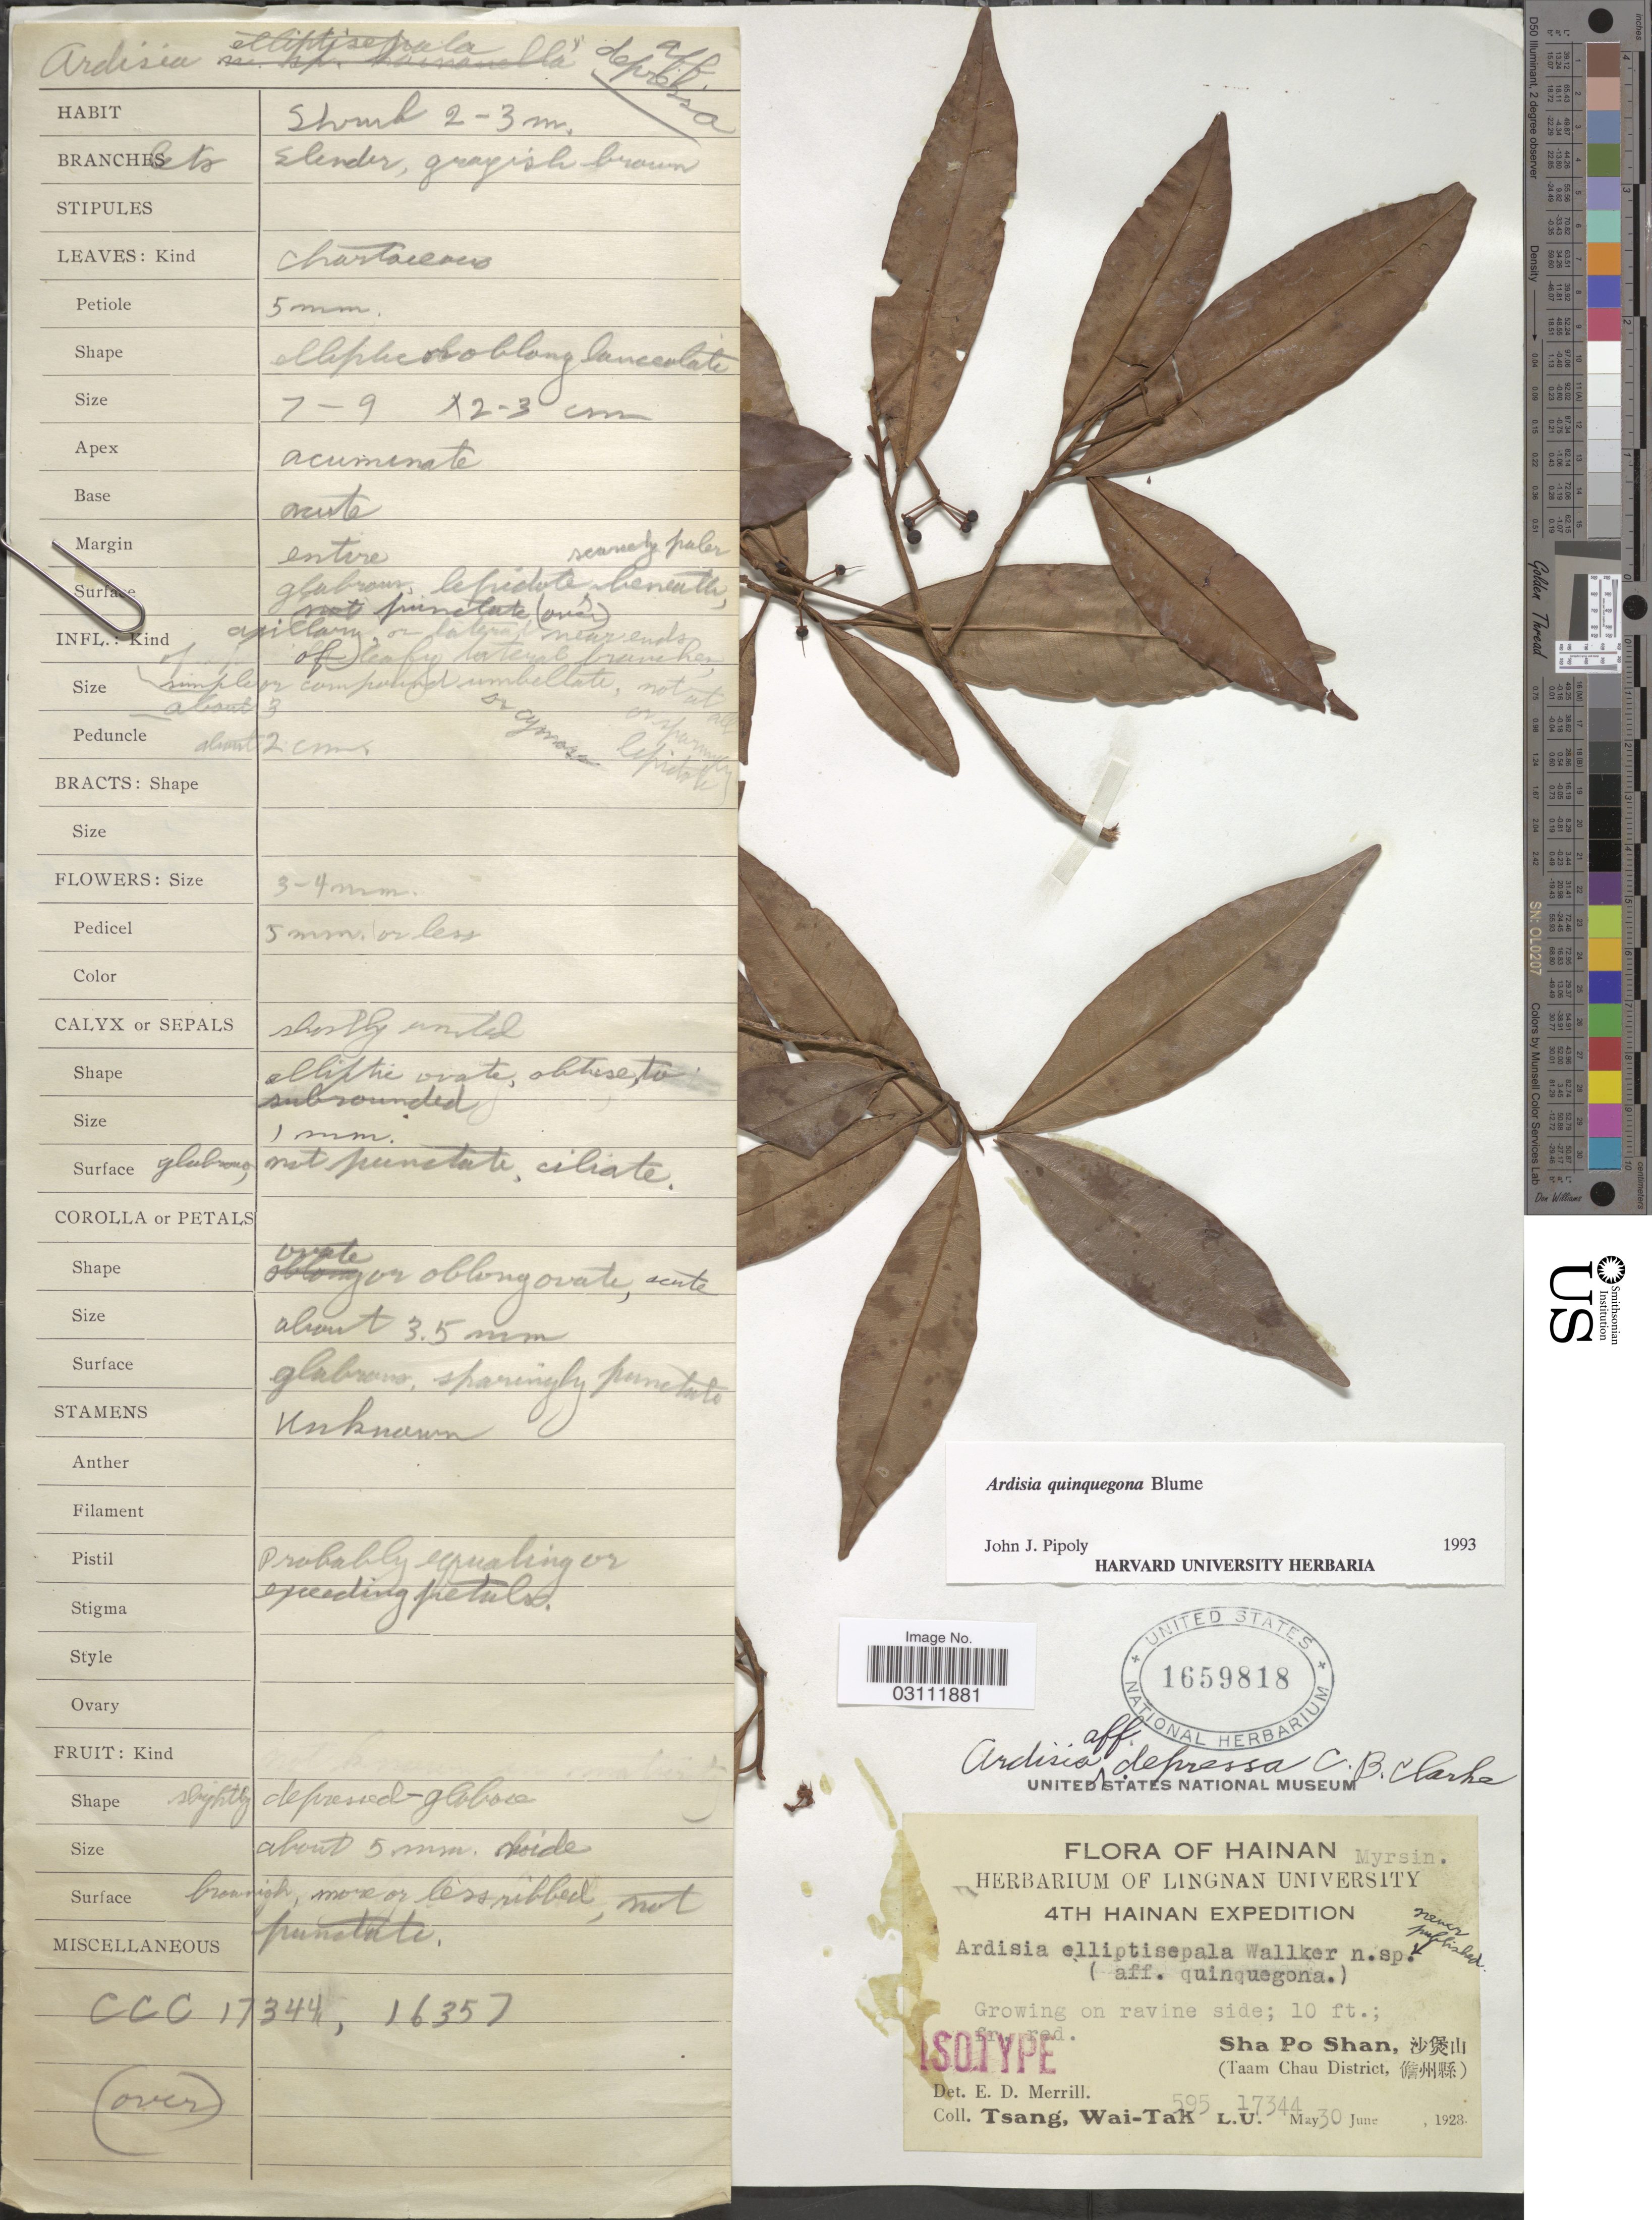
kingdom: Plantae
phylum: Tracheophyta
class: Magnoliopsida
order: Ericales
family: Primulaceae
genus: Ardisia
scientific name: Ardisia quinquegona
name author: Blume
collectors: W. T. Tsang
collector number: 595/L.U.17344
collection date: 1928-05-30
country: China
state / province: Hainan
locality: Sha Po Shan (T'aam Chau District).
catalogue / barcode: US 1659818